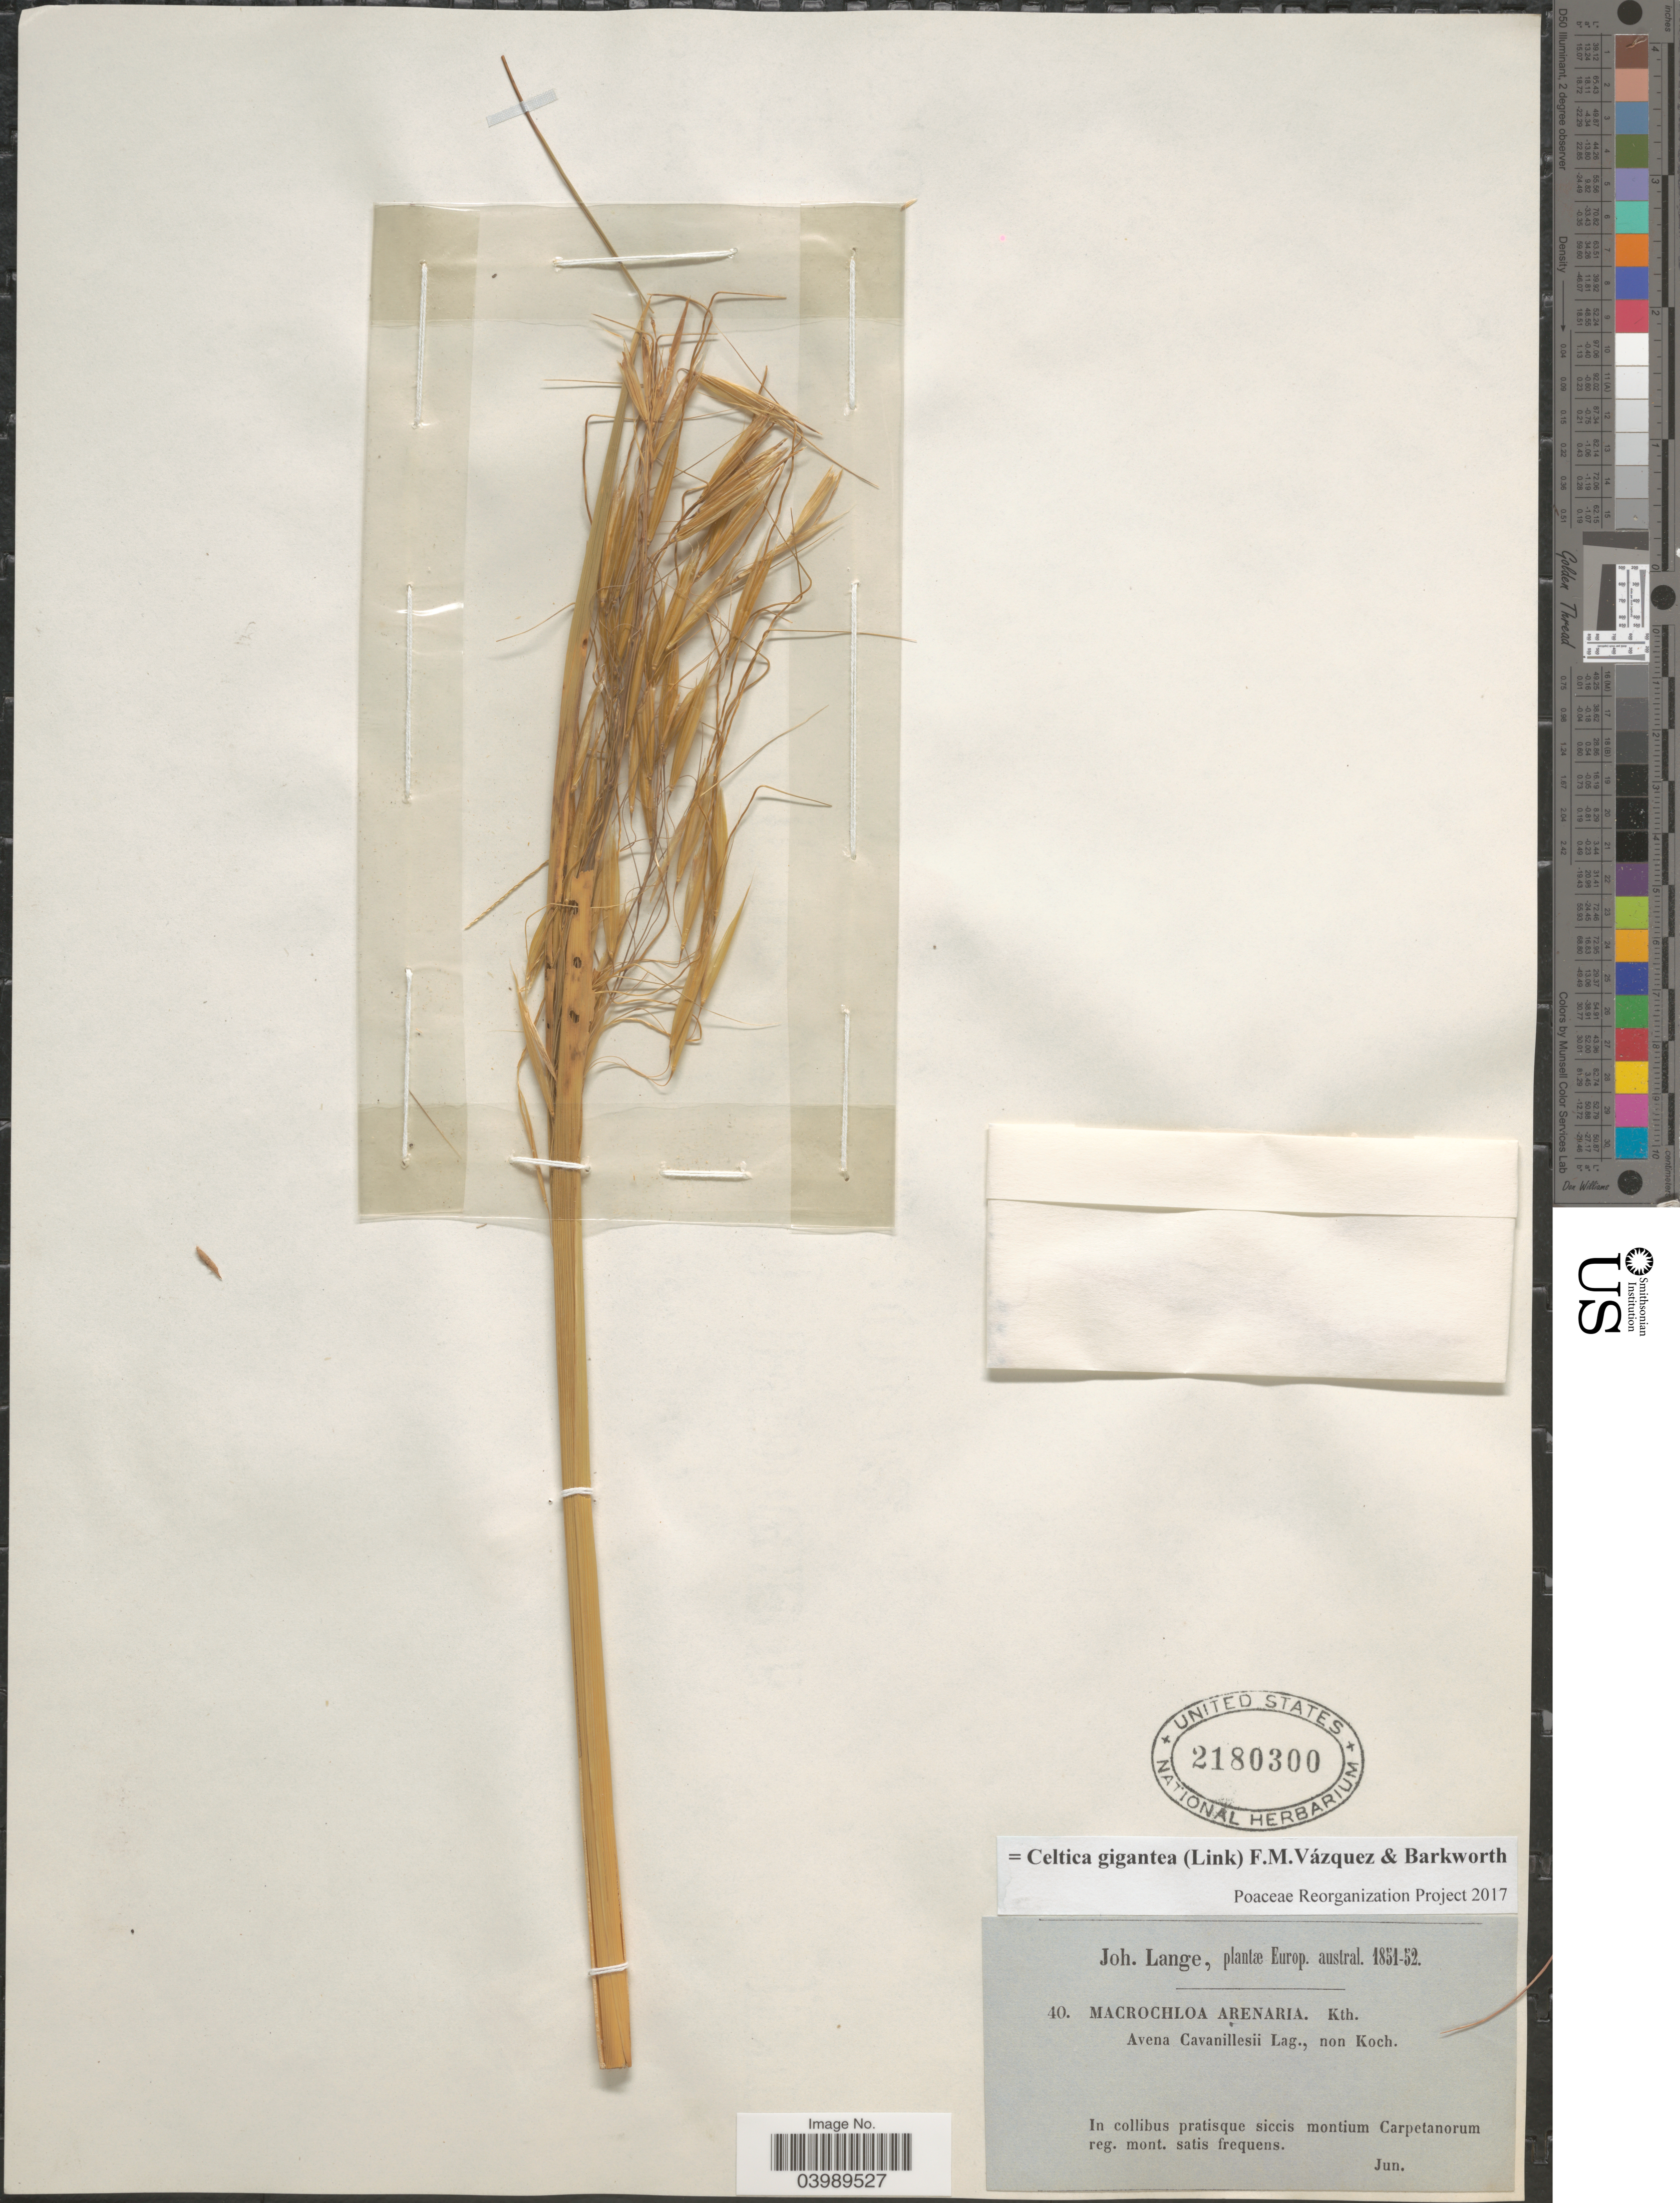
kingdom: Plantae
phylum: Tracheophyta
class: Liliopsida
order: Poales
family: Poaceae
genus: Celtica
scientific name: Celtica gigantea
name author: (Link) F.M. Vázquez & Barkworth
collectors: J. M. C. Lange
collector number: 40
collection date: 1851-06/1852-06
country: Spain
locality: Europ. austral. In collibus pratisque siccis montium Carpetanorum reg. mont. satis frequens.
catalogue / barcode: US 2180300